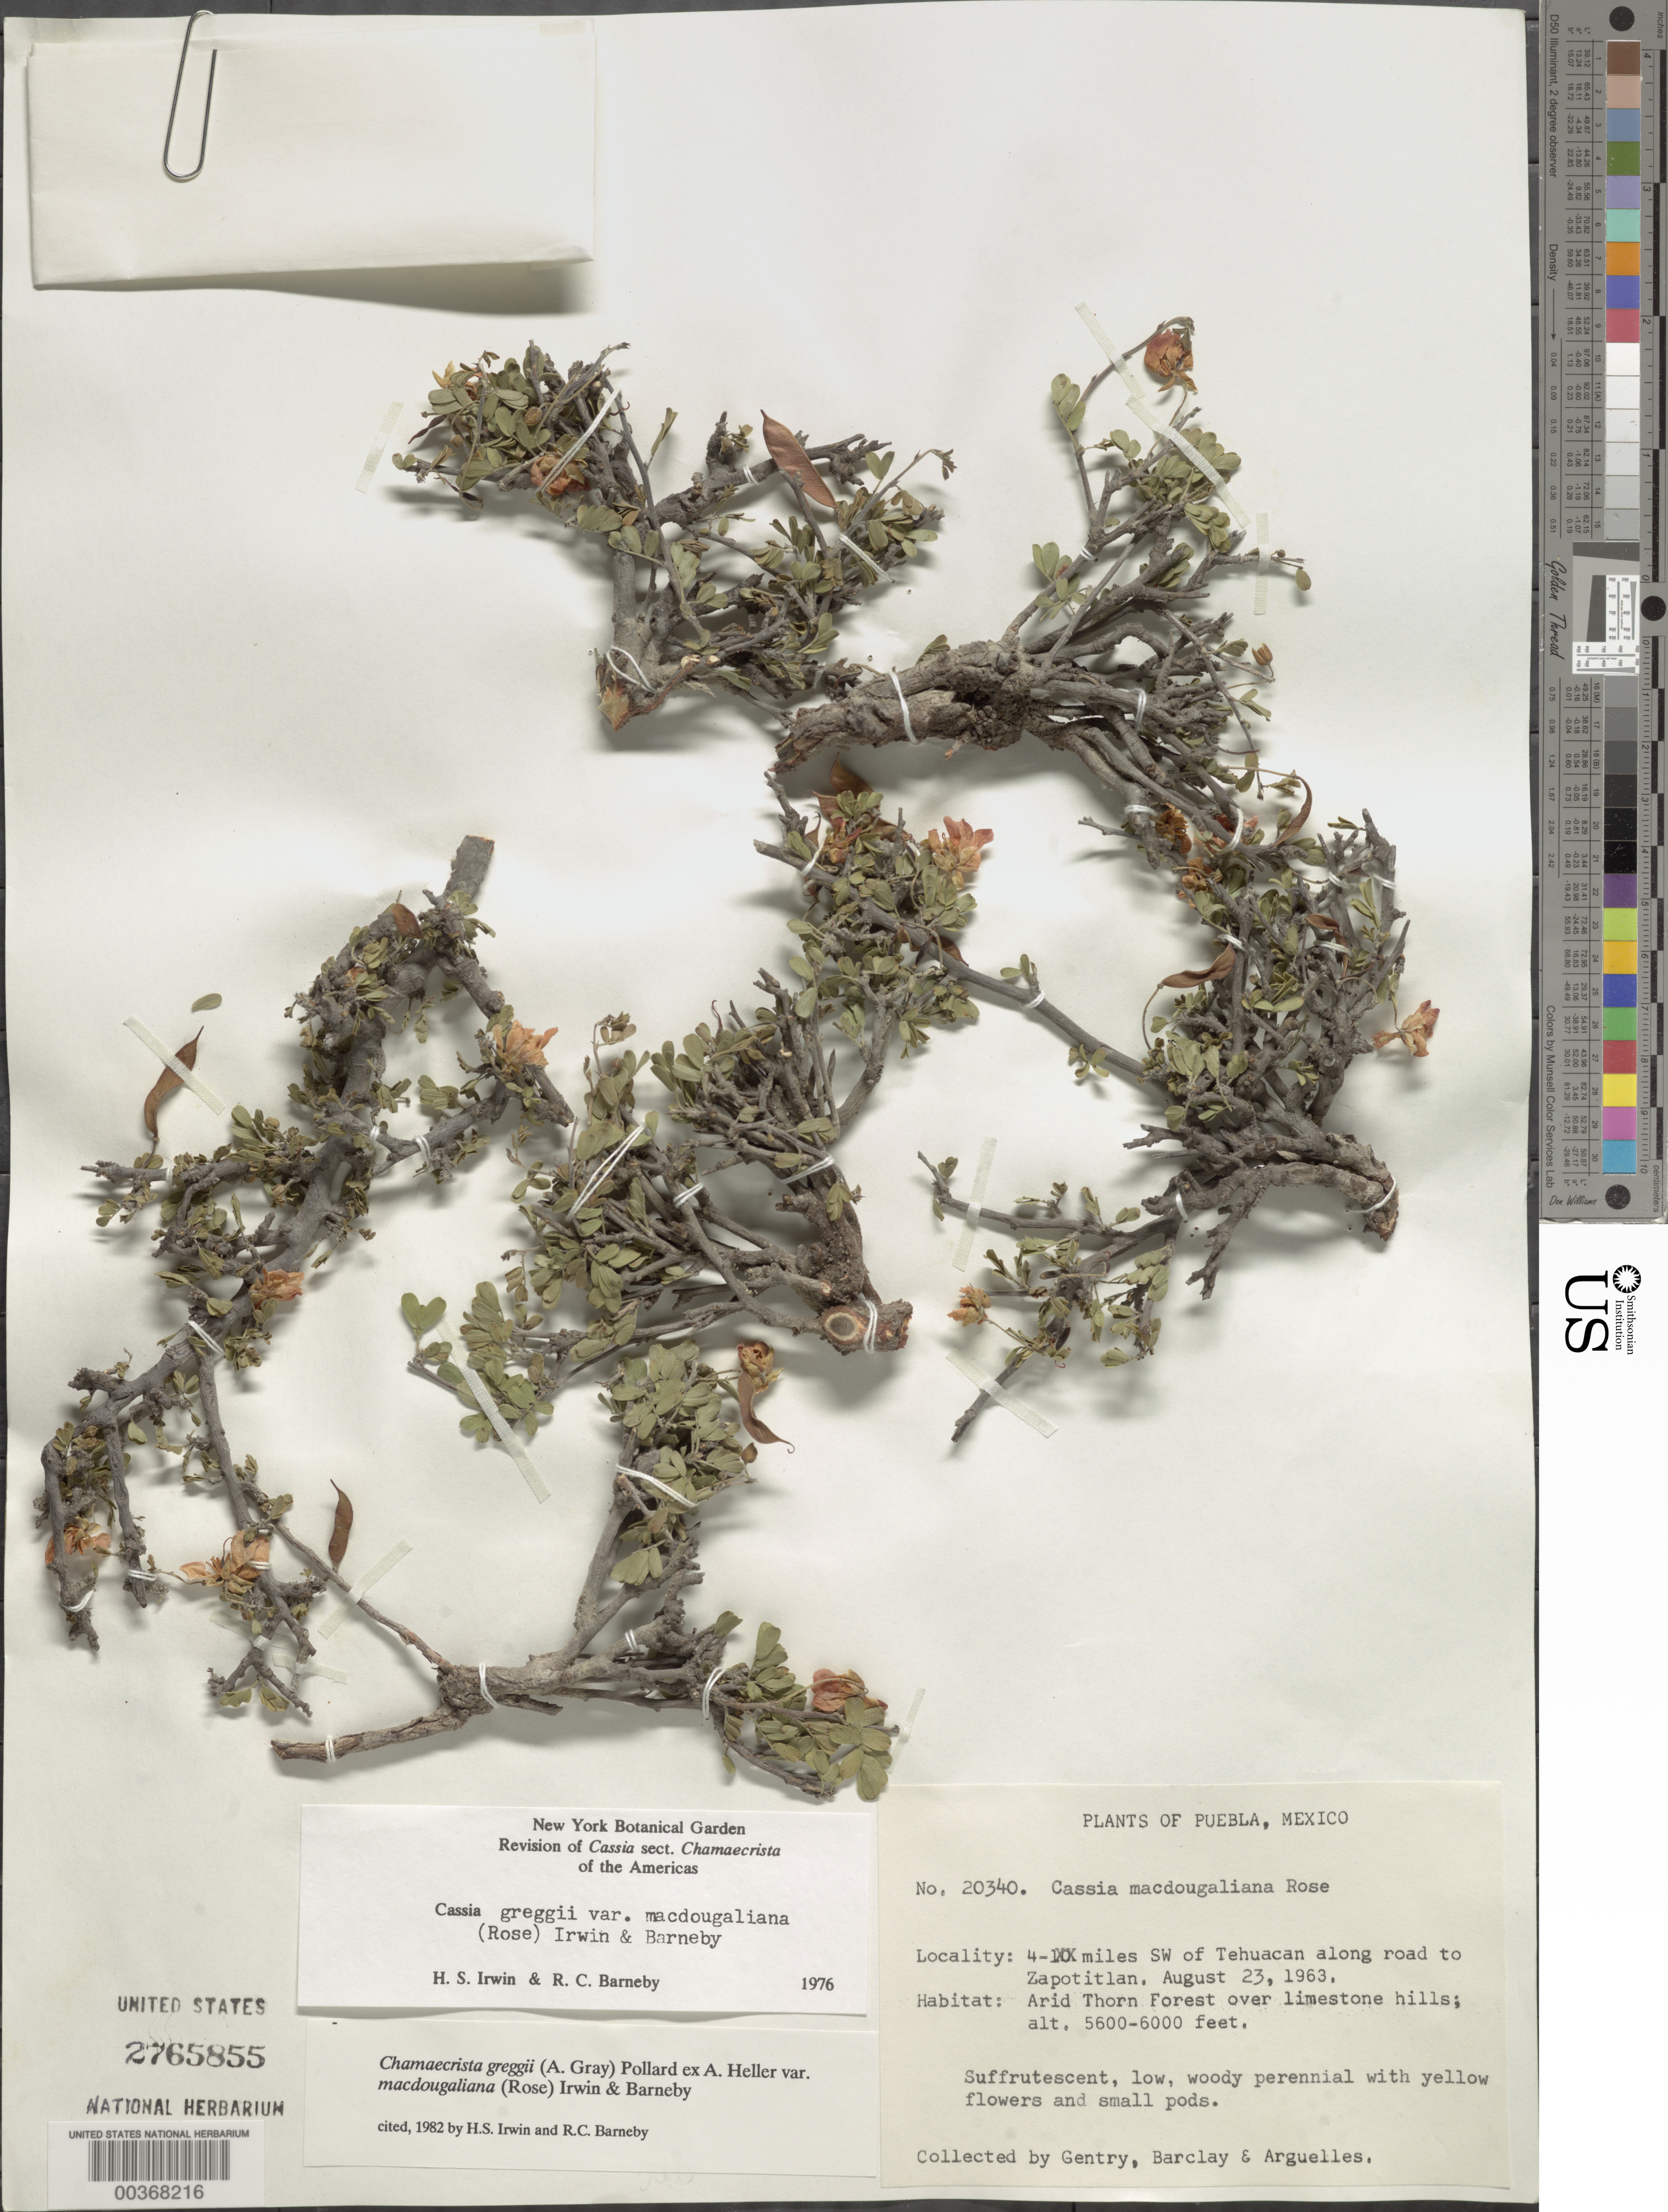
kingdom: Plantae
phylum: Tracheophyta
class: Magnoliopsida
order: Fabales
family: Fabaceae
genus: Chamaecrista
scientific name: Chamaecrista greggii var. macdougaliana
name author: (A. Gray) Pollard ex A. Heller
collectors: H. S. Gentry, A. S. Barclay & J. Arguelles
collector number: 20340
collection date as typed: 23 Aug 1963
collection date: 1963-08-23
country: Mexico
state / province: Puebla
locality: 4 mi SW of Tehuacan along road to Zapotitlan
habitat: Arid thorn forest over limestone hills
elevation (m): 1707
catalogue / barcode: US 2765855